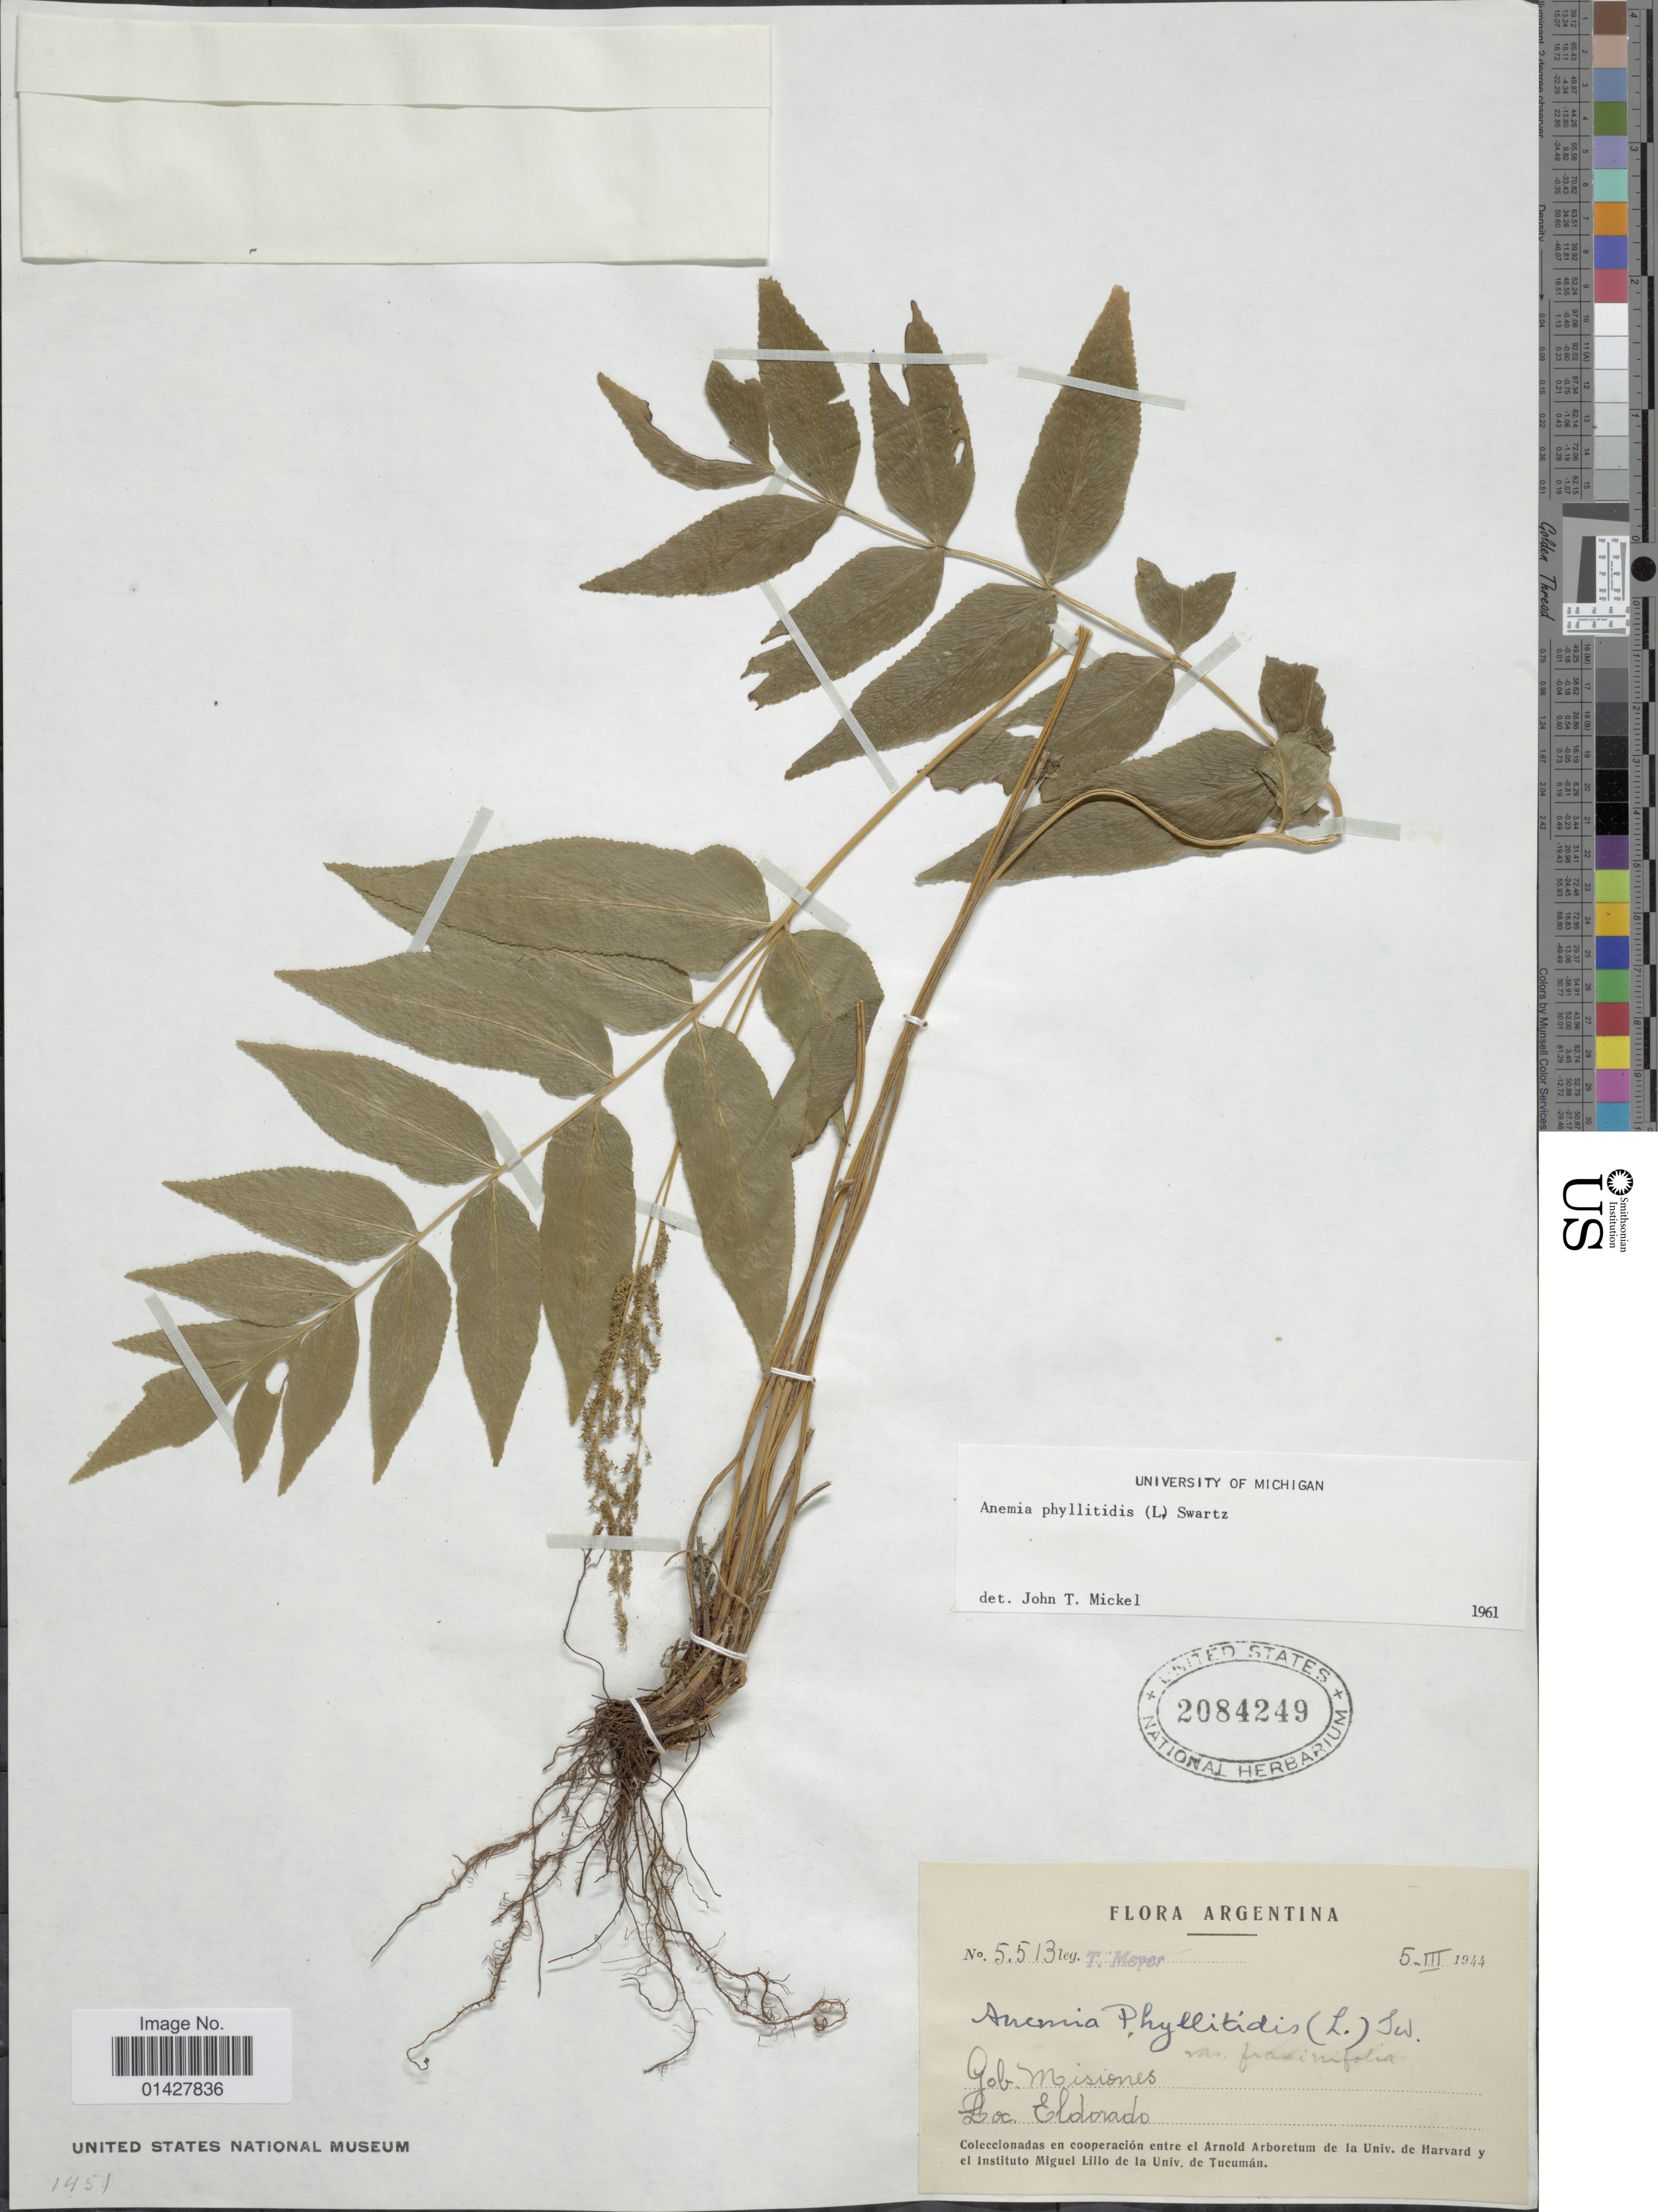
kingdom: Plantae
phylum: Tracheophyta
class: Polypodiopsida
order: Schizaeales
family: Anemiaceae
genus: Anemia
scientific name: Anemia phyllitidis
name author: (L.) Sw.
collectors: T. Meyer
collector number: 5513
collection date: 1944-03-05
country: Argentina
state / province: Misiones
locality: Gob. Misiones, Eldorado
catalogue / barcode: US 2084249